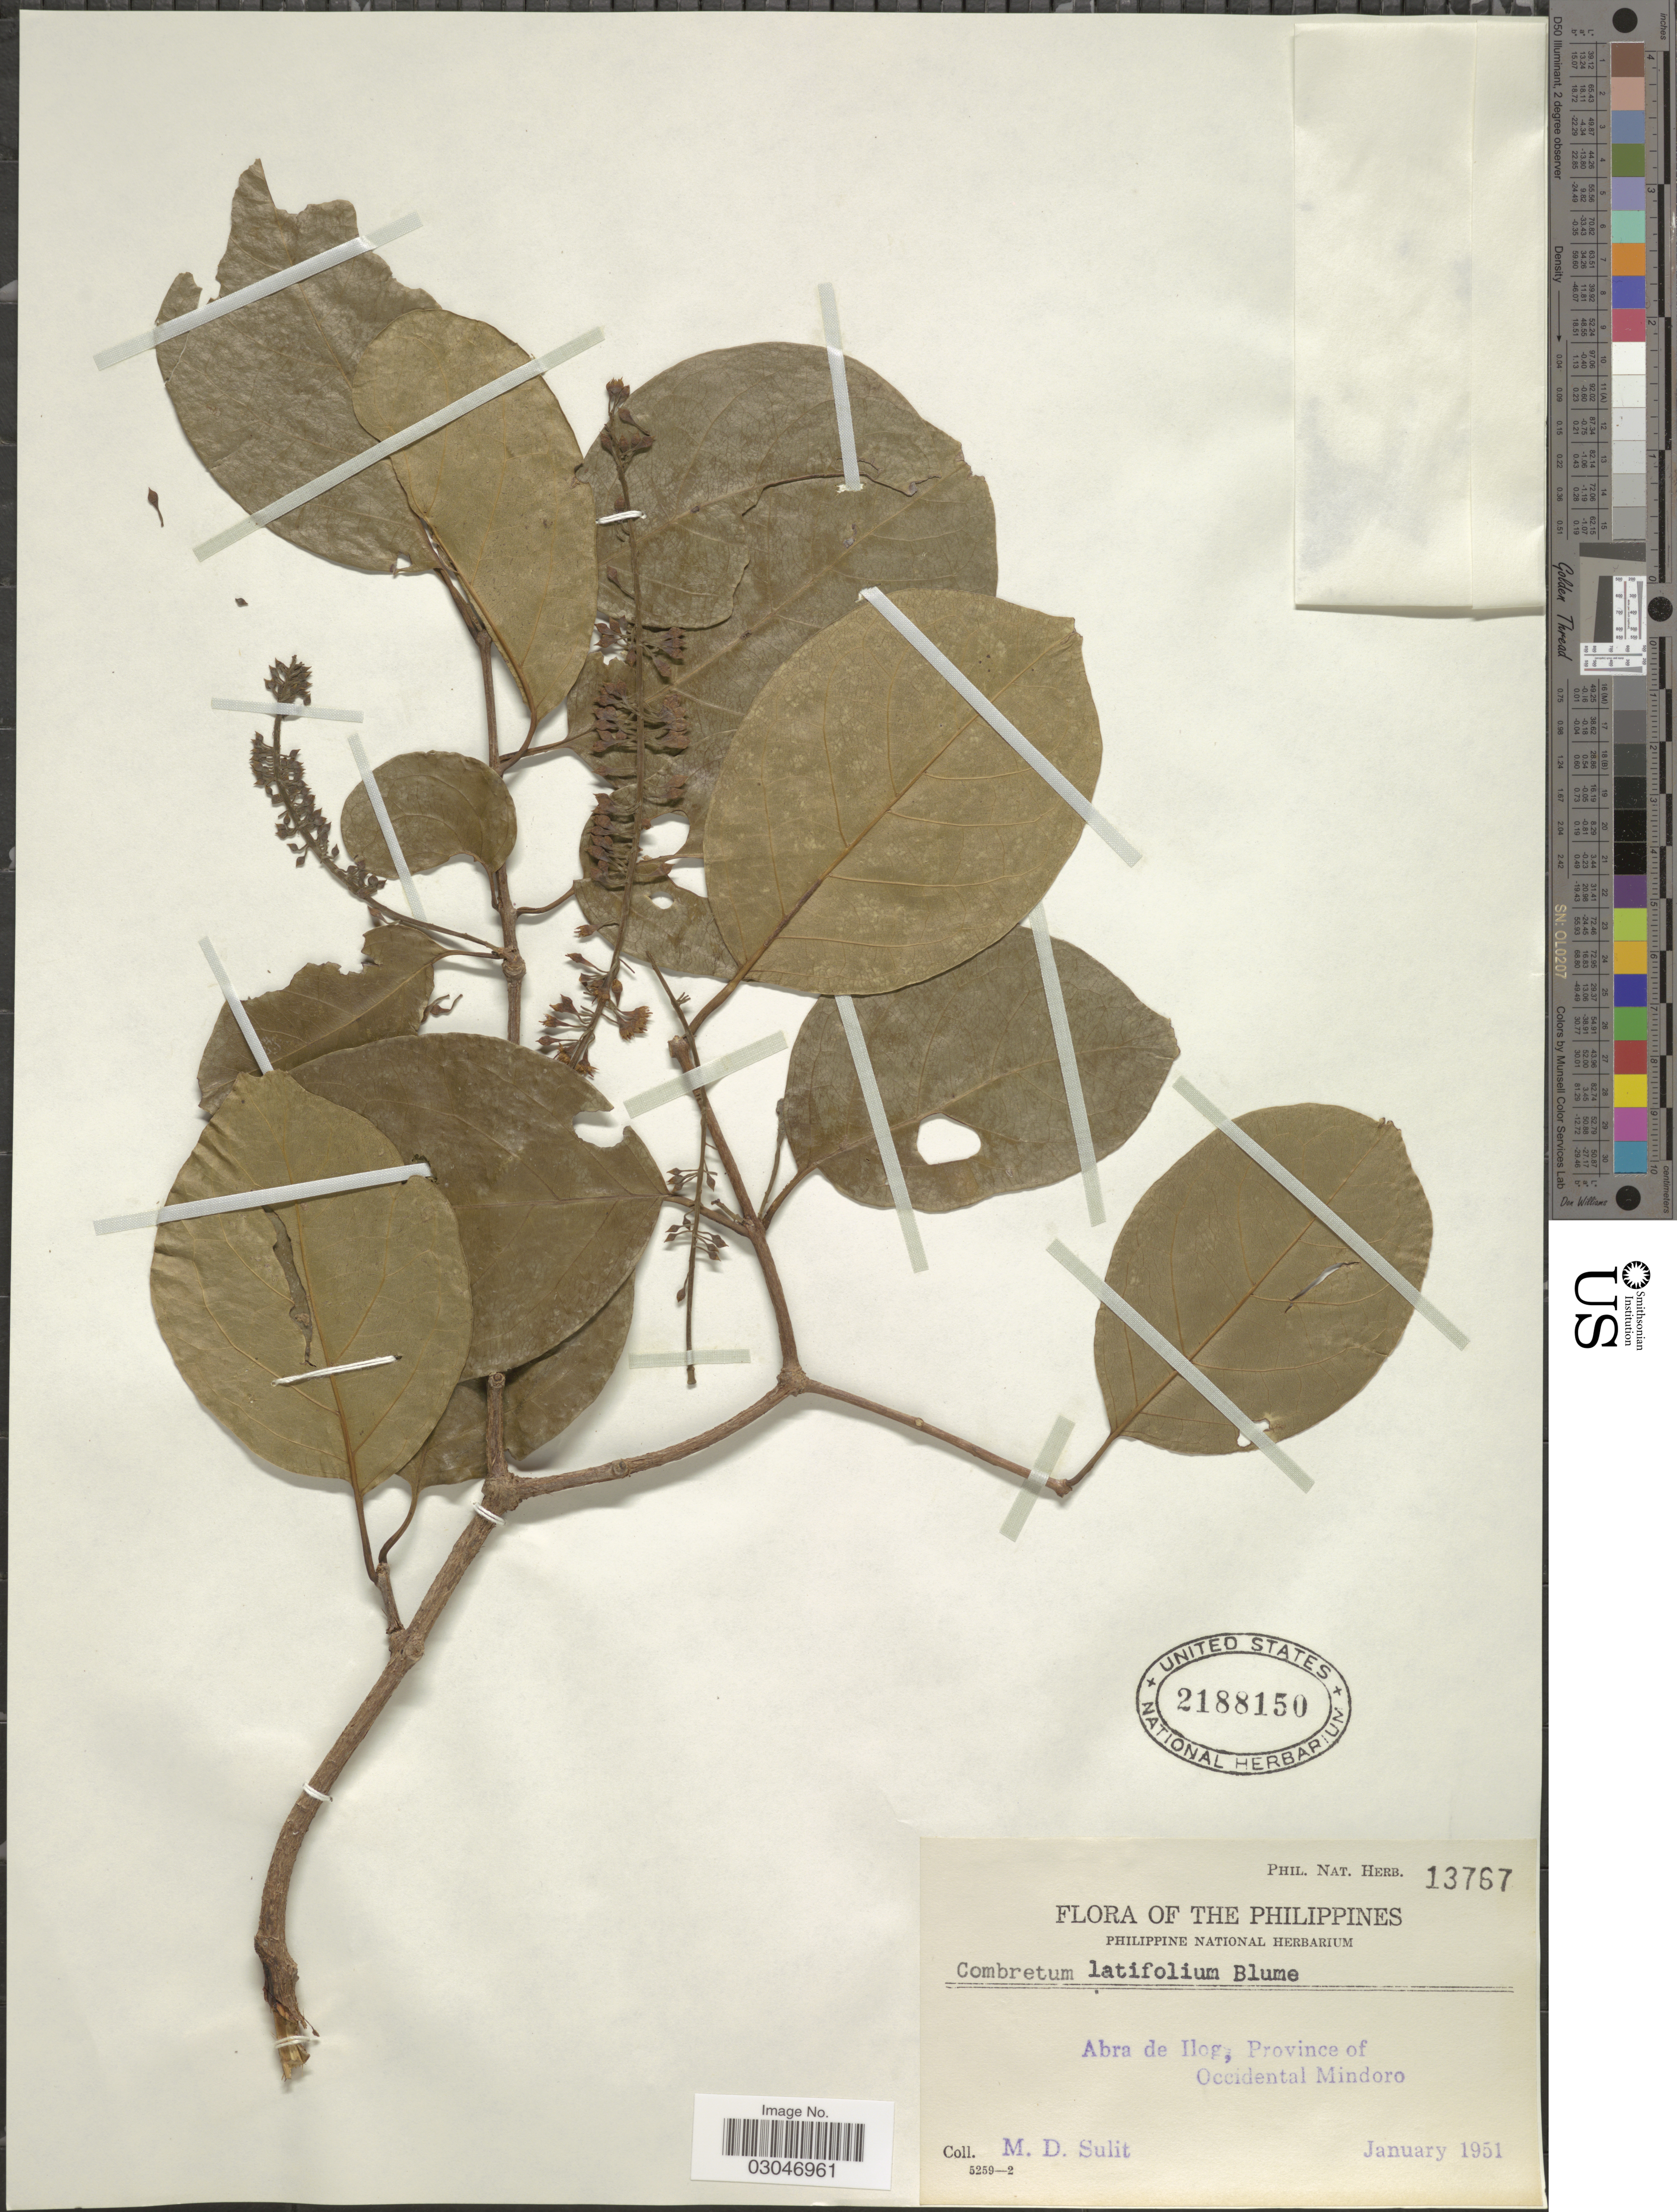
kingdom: Plantae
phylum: Tracheophyta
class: Magnoliopsida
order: Myrtales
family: Combretaceae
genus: Combretum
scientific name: Combretum latifolium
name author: Blume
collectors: M. Sulit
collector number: Phil. Nat. Herb. 13767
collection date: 1951-01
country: Philippines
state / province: Mimaropa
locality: Abra de Ilog, Province of Occidental Mindoro.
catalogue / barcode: US 2188150